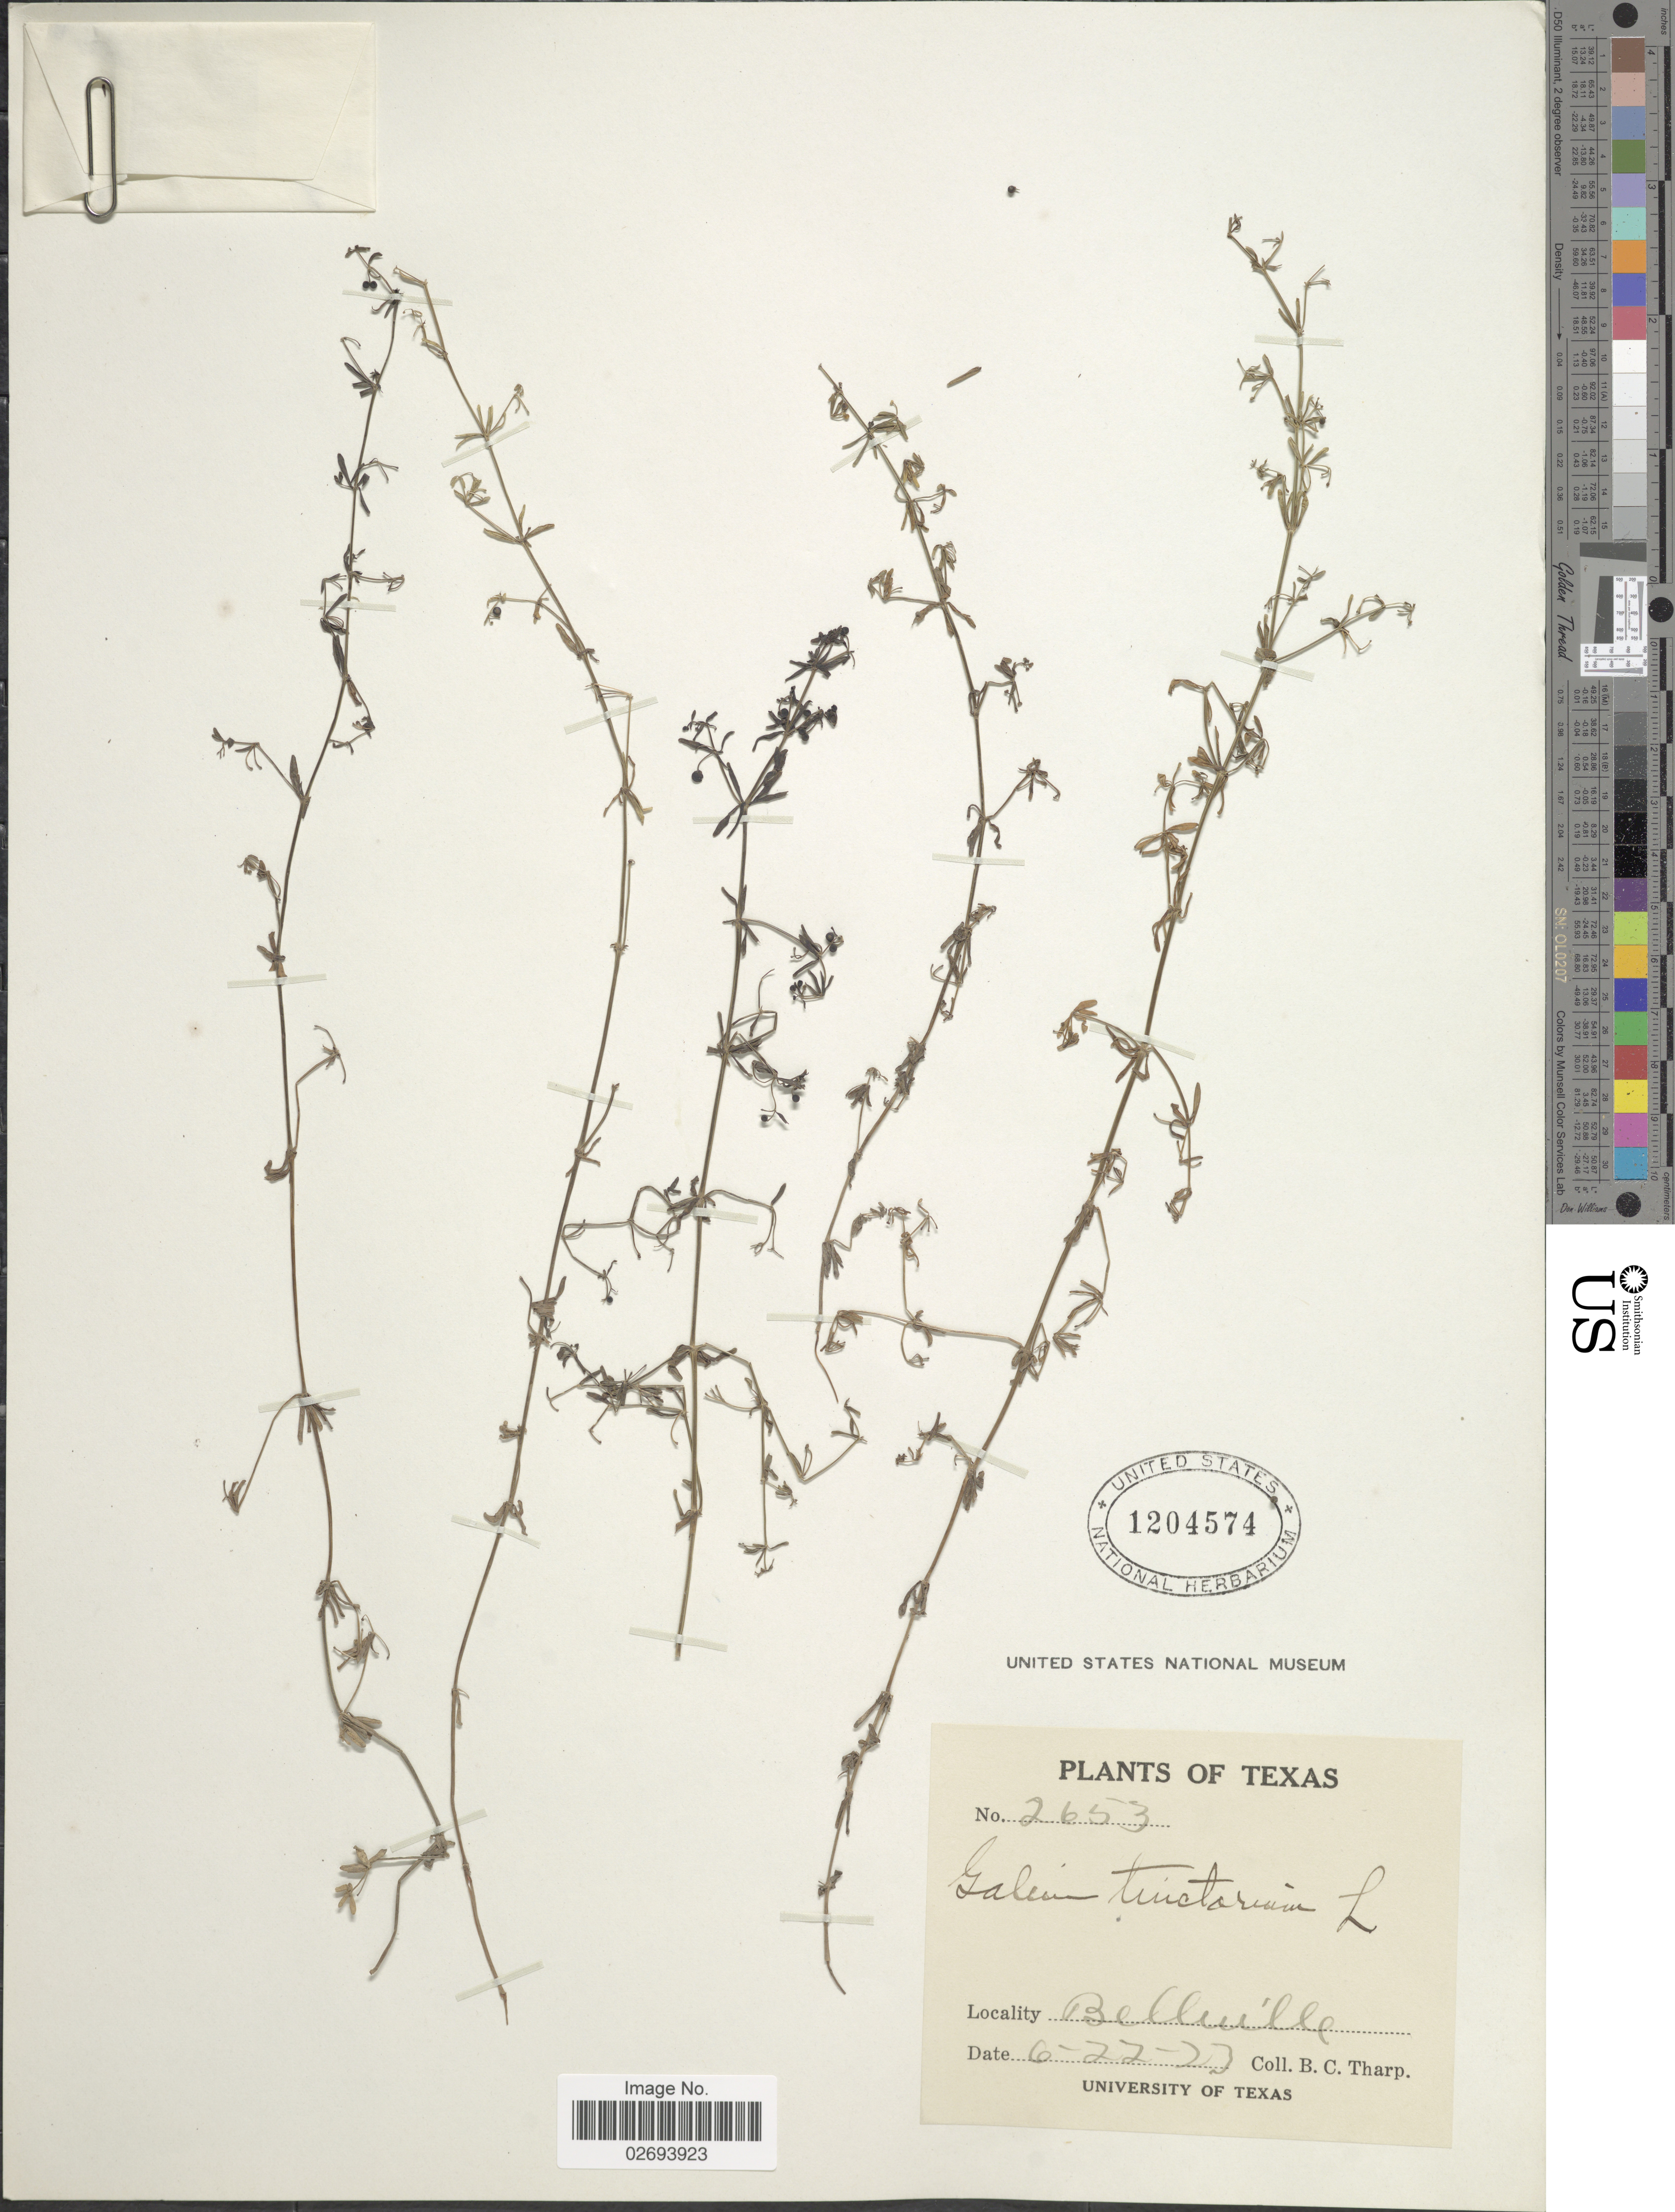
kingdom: Plantae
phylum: Tracheophyta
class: Magnoliopsida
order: Gentianales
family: Rubiaceae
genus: Galium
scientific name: Galium tinctorium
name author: (L.) Scop.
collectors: B. C. Tharp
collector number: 2653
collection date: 1923-06-22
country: United States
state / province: Texas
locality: Belleville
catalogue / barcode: US 1204574